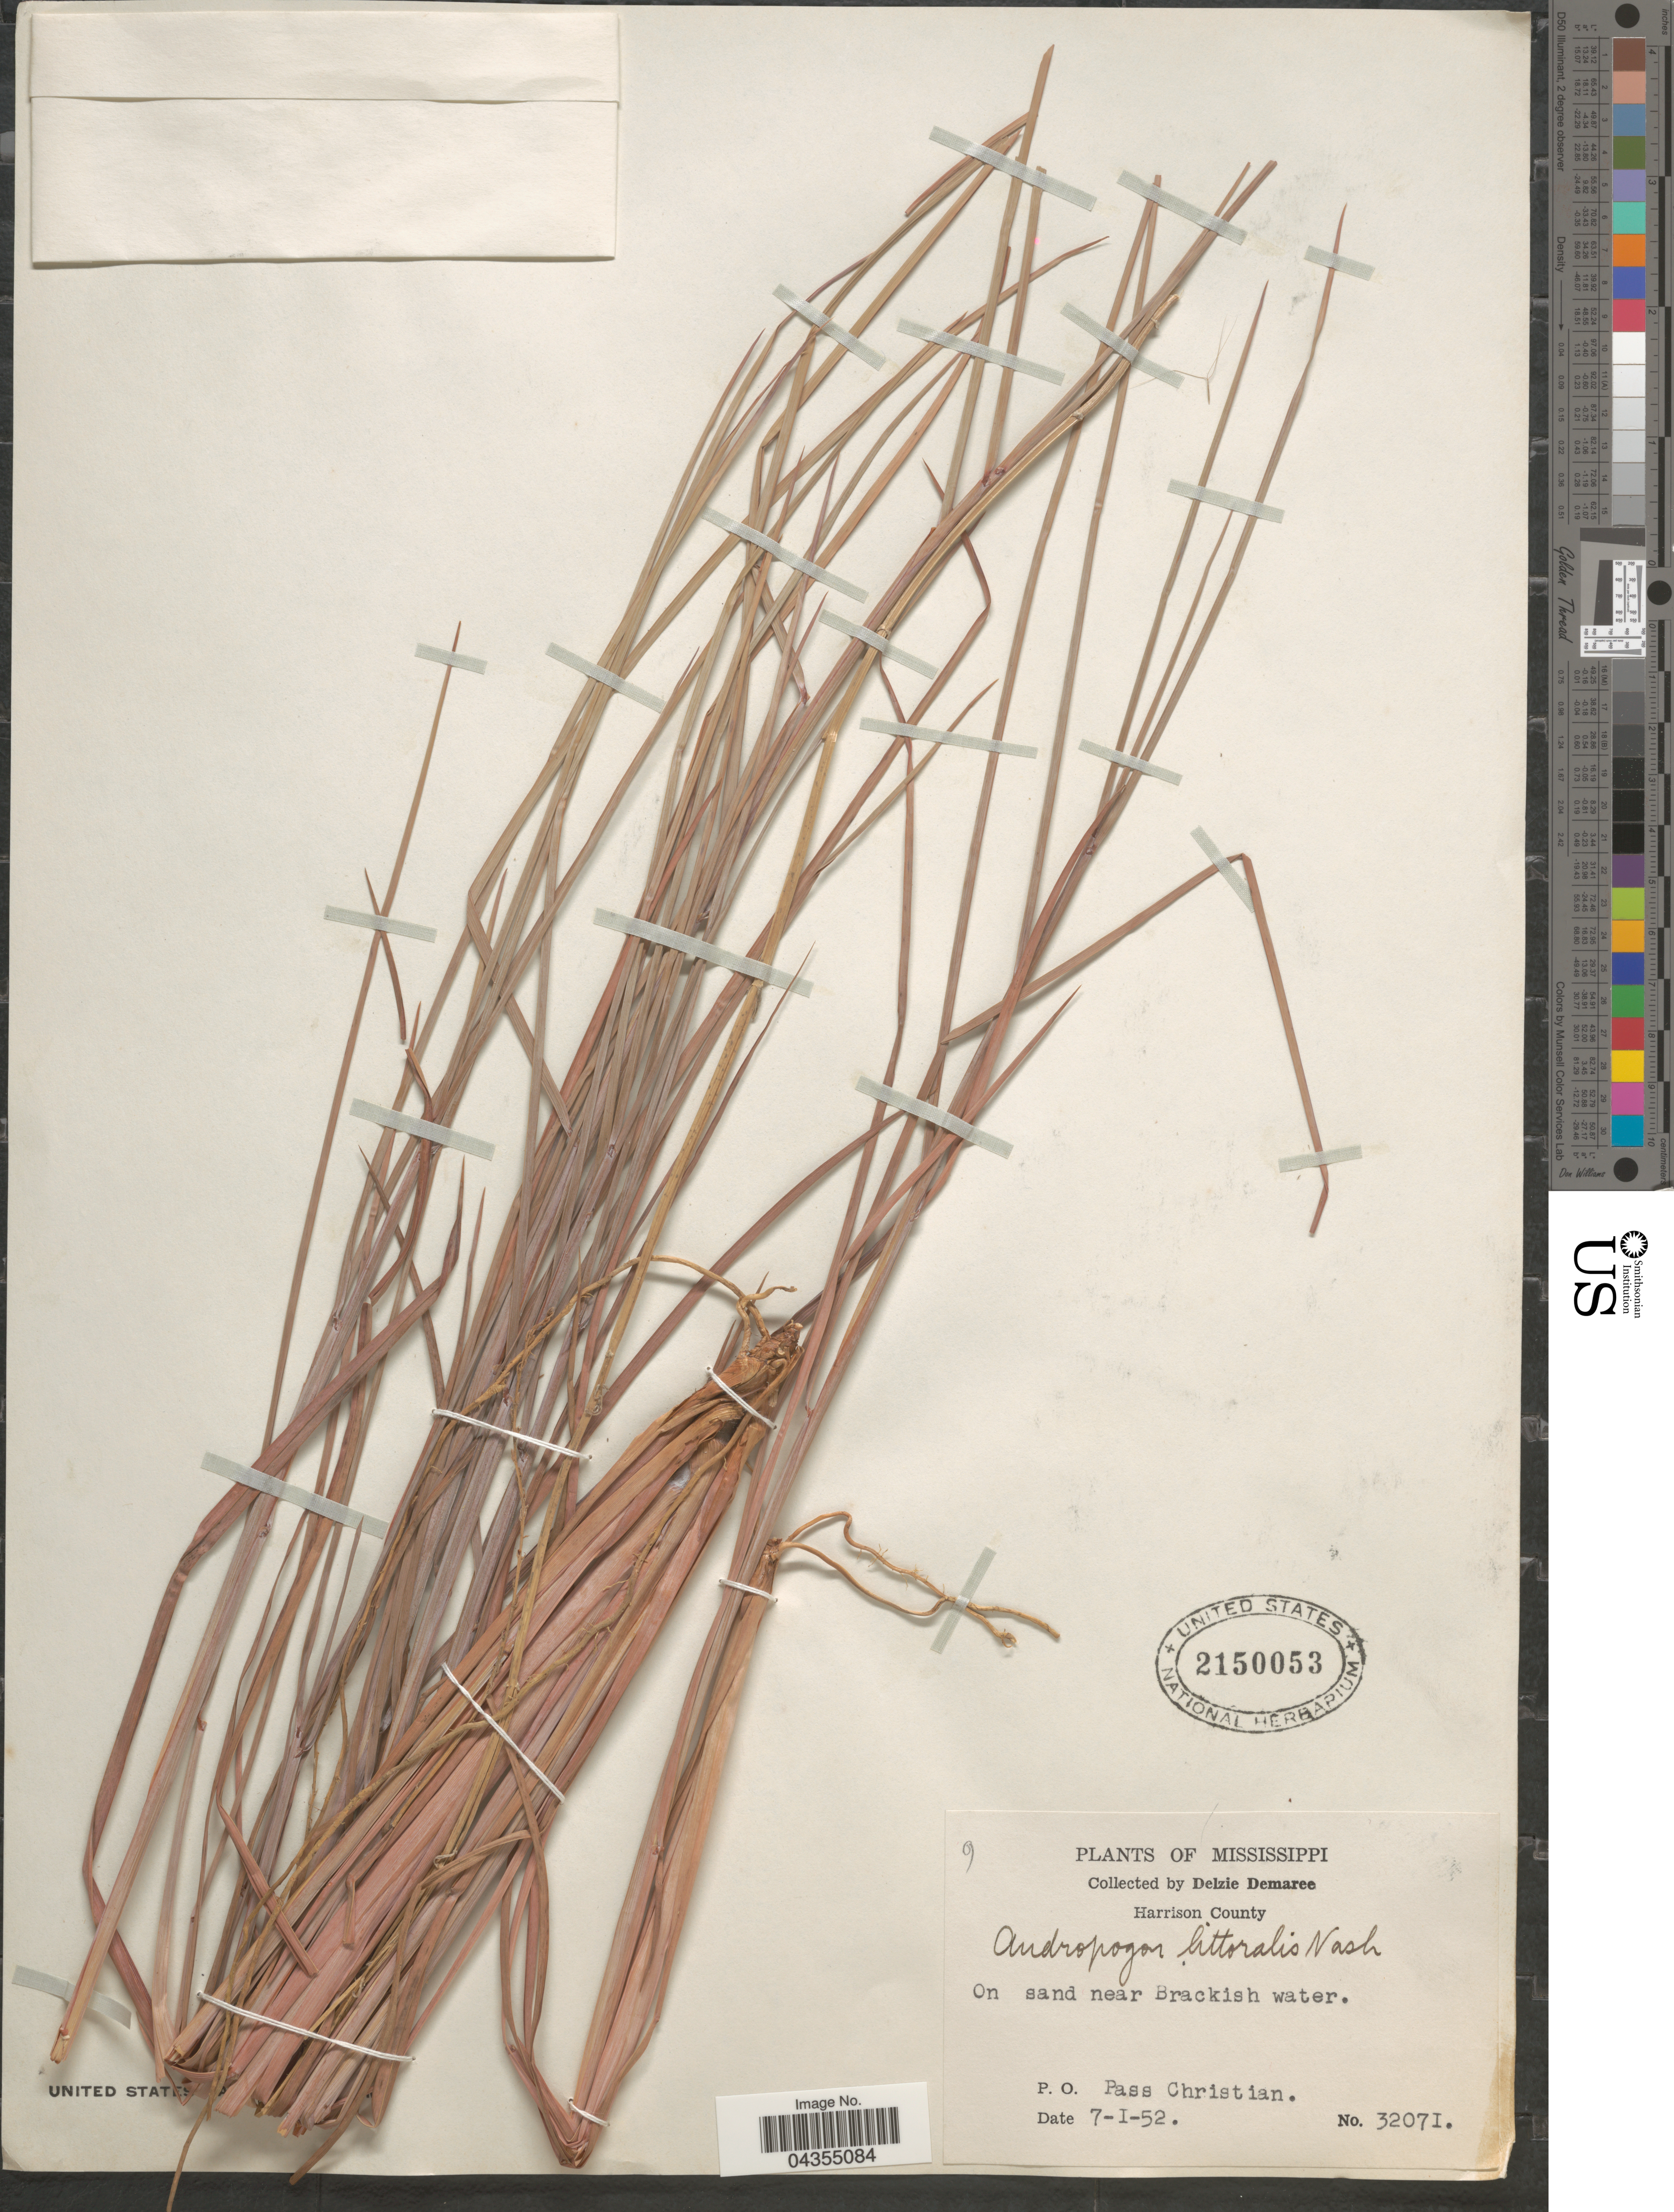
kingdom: Plantae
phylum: Tracheophyta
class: Liliopsida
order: Poales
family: Poaceae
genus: Schizachyrium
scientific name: Schizachyrium scoparium var. littorale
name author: (Nash) Gould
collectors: D. Demaree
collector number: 32071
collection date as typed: Transcribed d/m/y: 1/7/52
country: United States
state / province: Mississippi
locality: Harrison County. On sand near Brackish water. P.O. Pass Christian.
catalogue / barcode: US 2150053